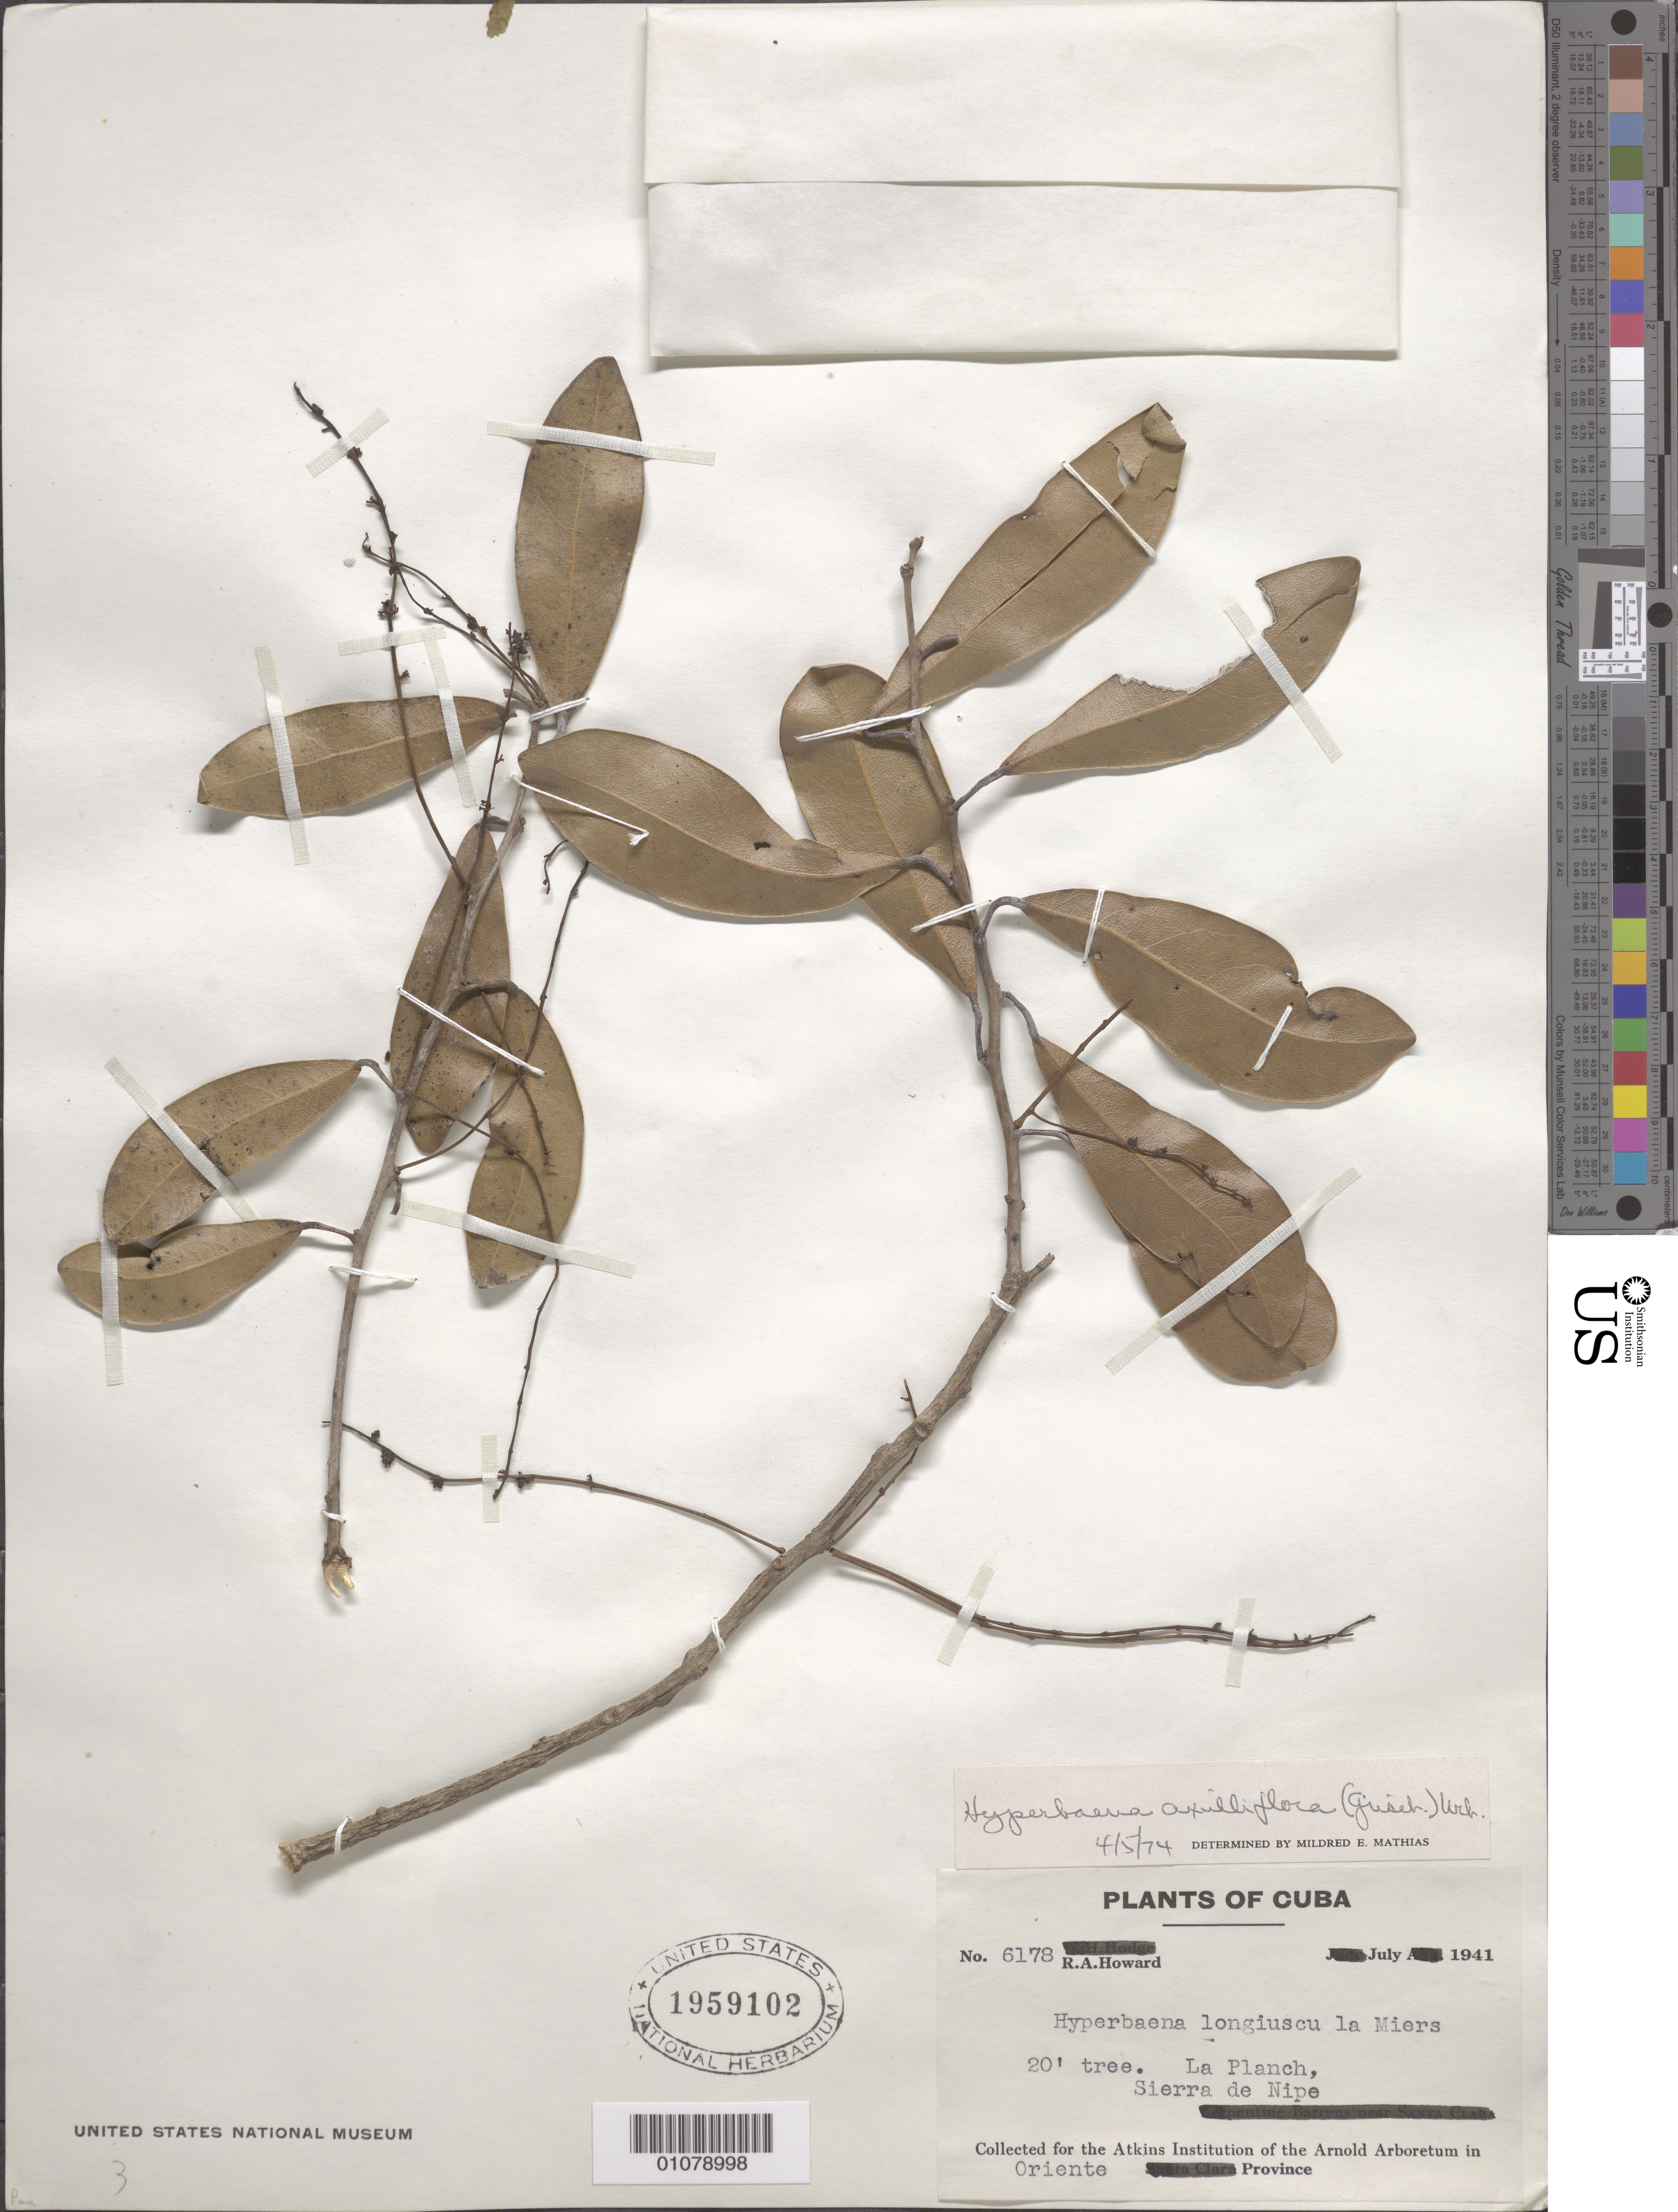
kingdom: Plantae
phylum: Tracheophyta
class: Magnoliopsida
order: Ranunculales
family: Menispermaceae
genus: Hyperbaena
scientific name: Hyperbaena axilliflora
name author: (Griseb.) Urb.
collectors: R. A. Howard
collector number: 6178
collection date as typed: Jul 1941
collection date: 1941-07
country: Cuba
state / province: Holguín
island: Cuba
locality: Oriente La Planch, Sierra de Nipe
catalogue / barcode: US 1959102